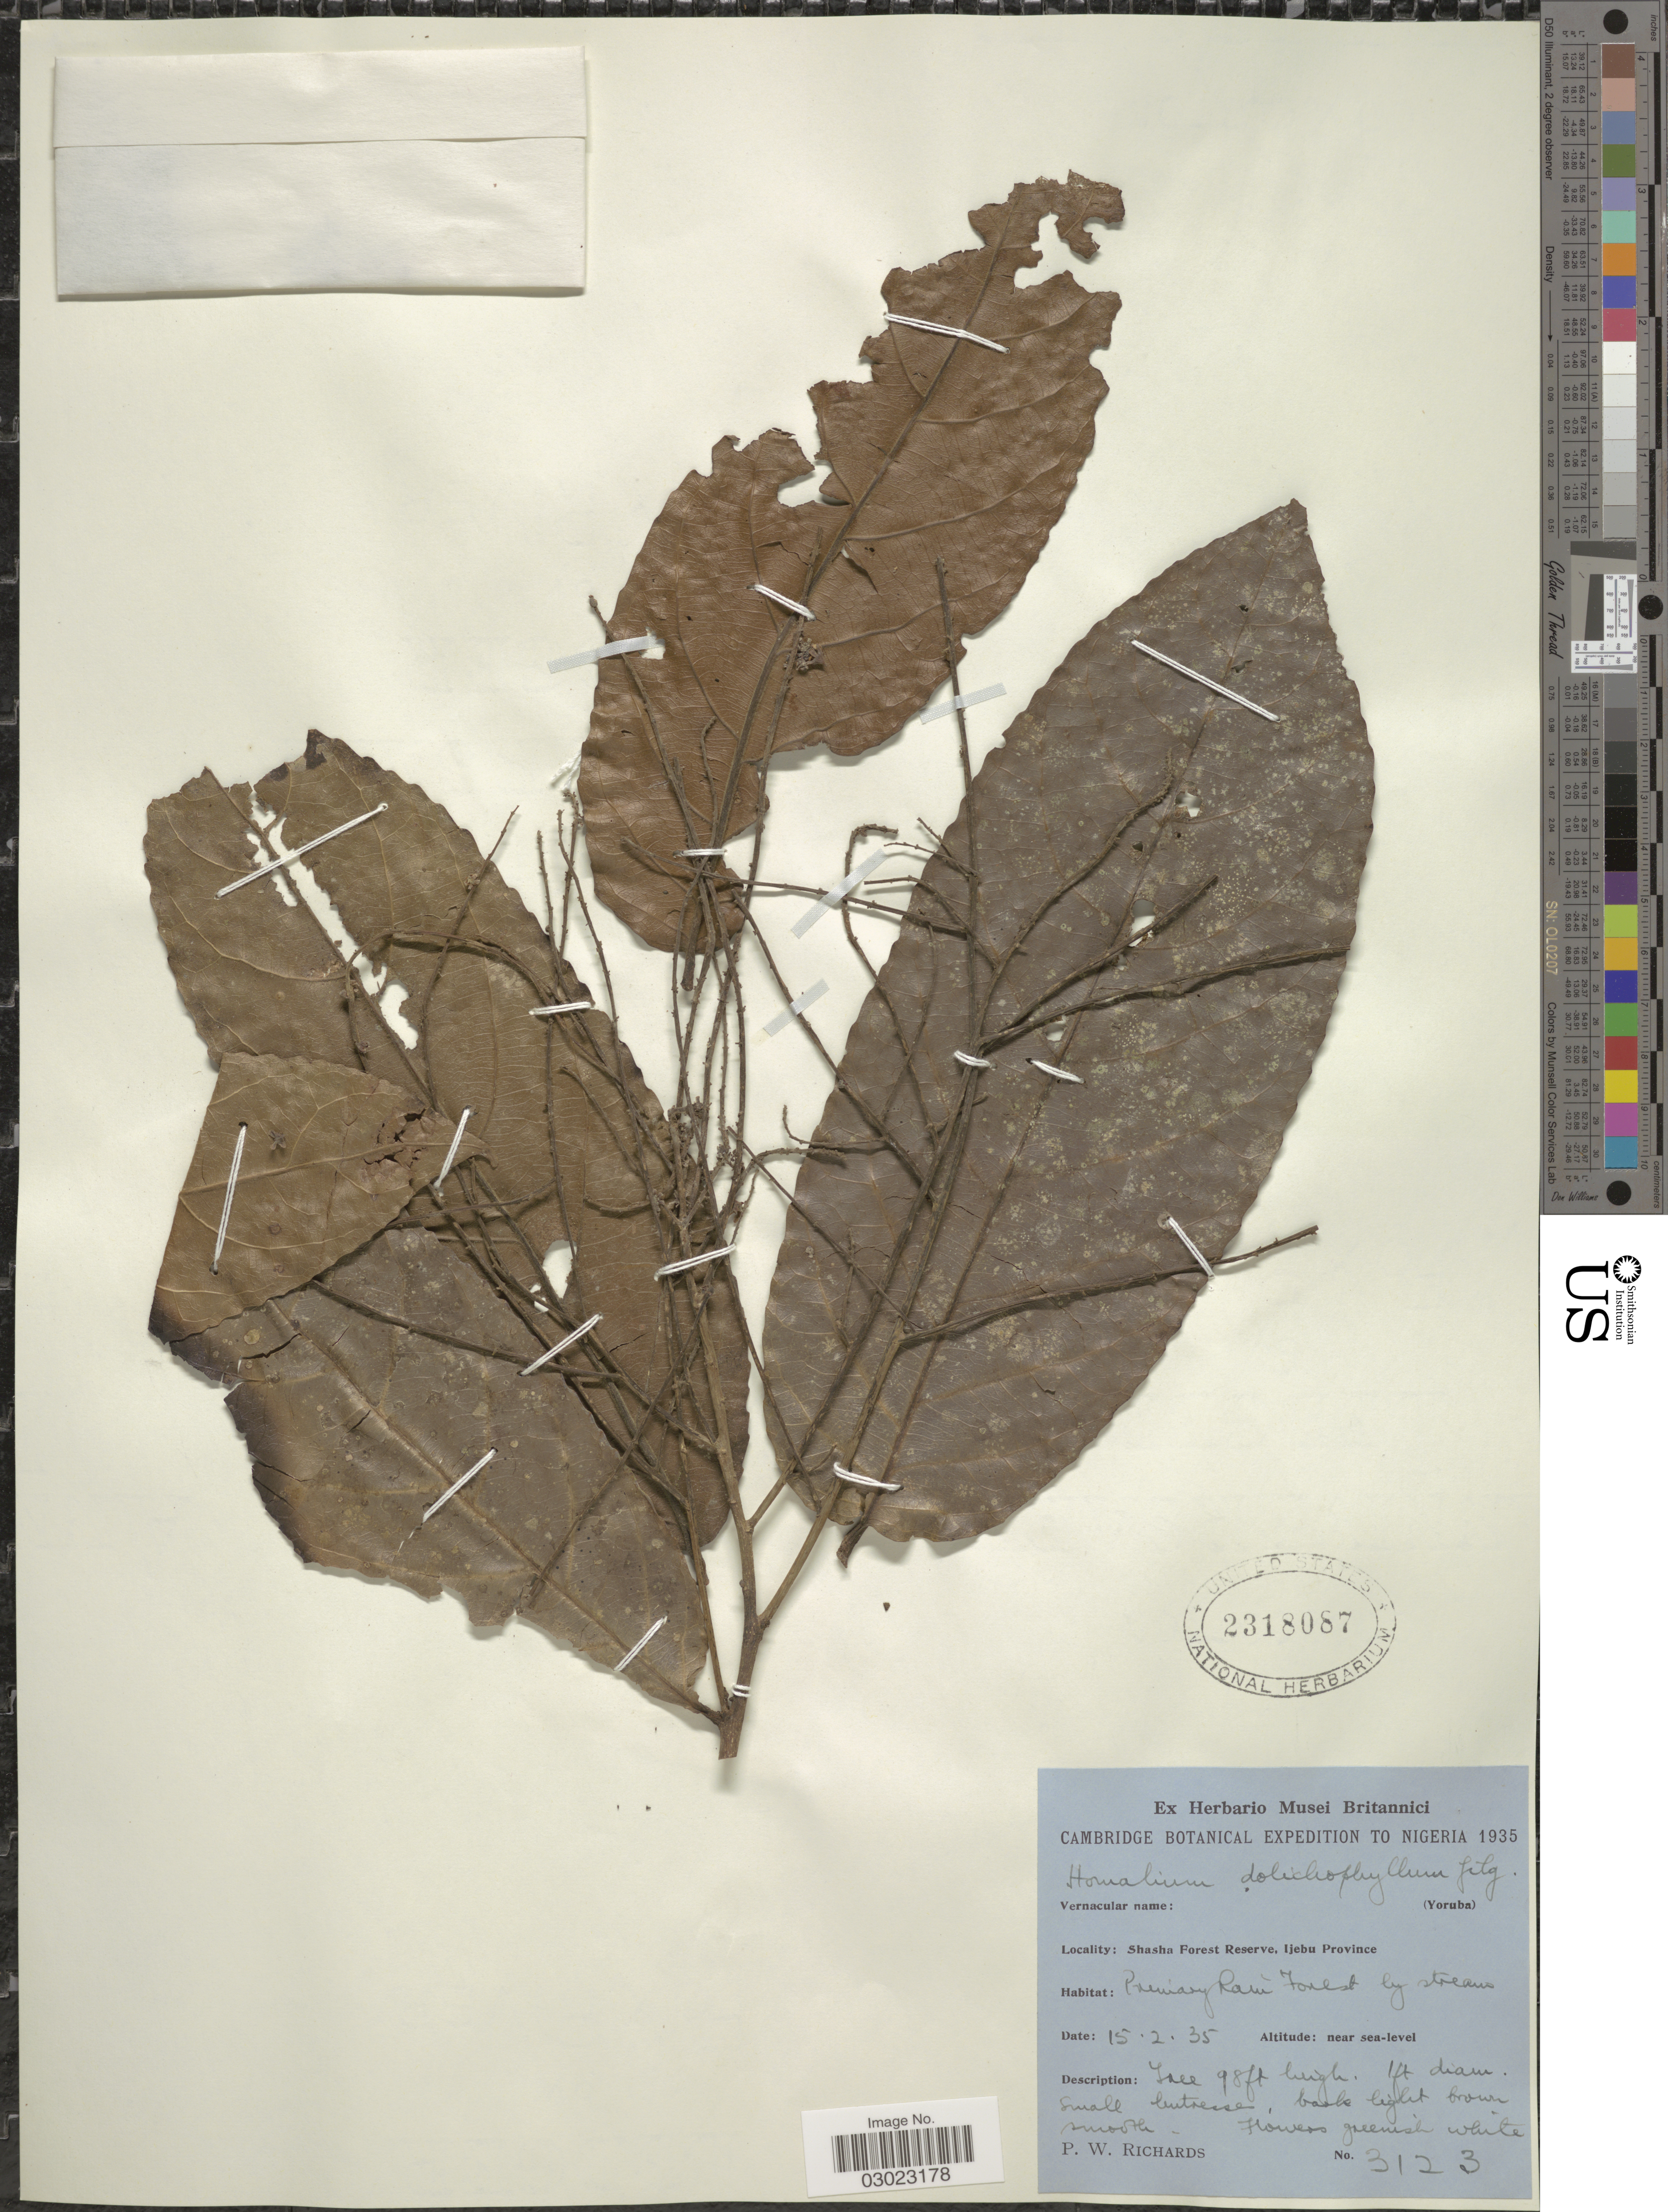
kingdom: Plantae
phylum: Tracheophyta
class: Magnoliopsida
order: Malpighiales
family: Salicaceae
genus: Homalium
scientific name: Homalium dolichophyllum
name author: Gilg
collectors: P. Richards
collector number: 3123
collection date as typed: Transcribed d/m/y: 15/2/35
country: Nigeria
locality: Shasha Forest Reserve, Ijebu Province.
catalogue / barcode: US 2318087